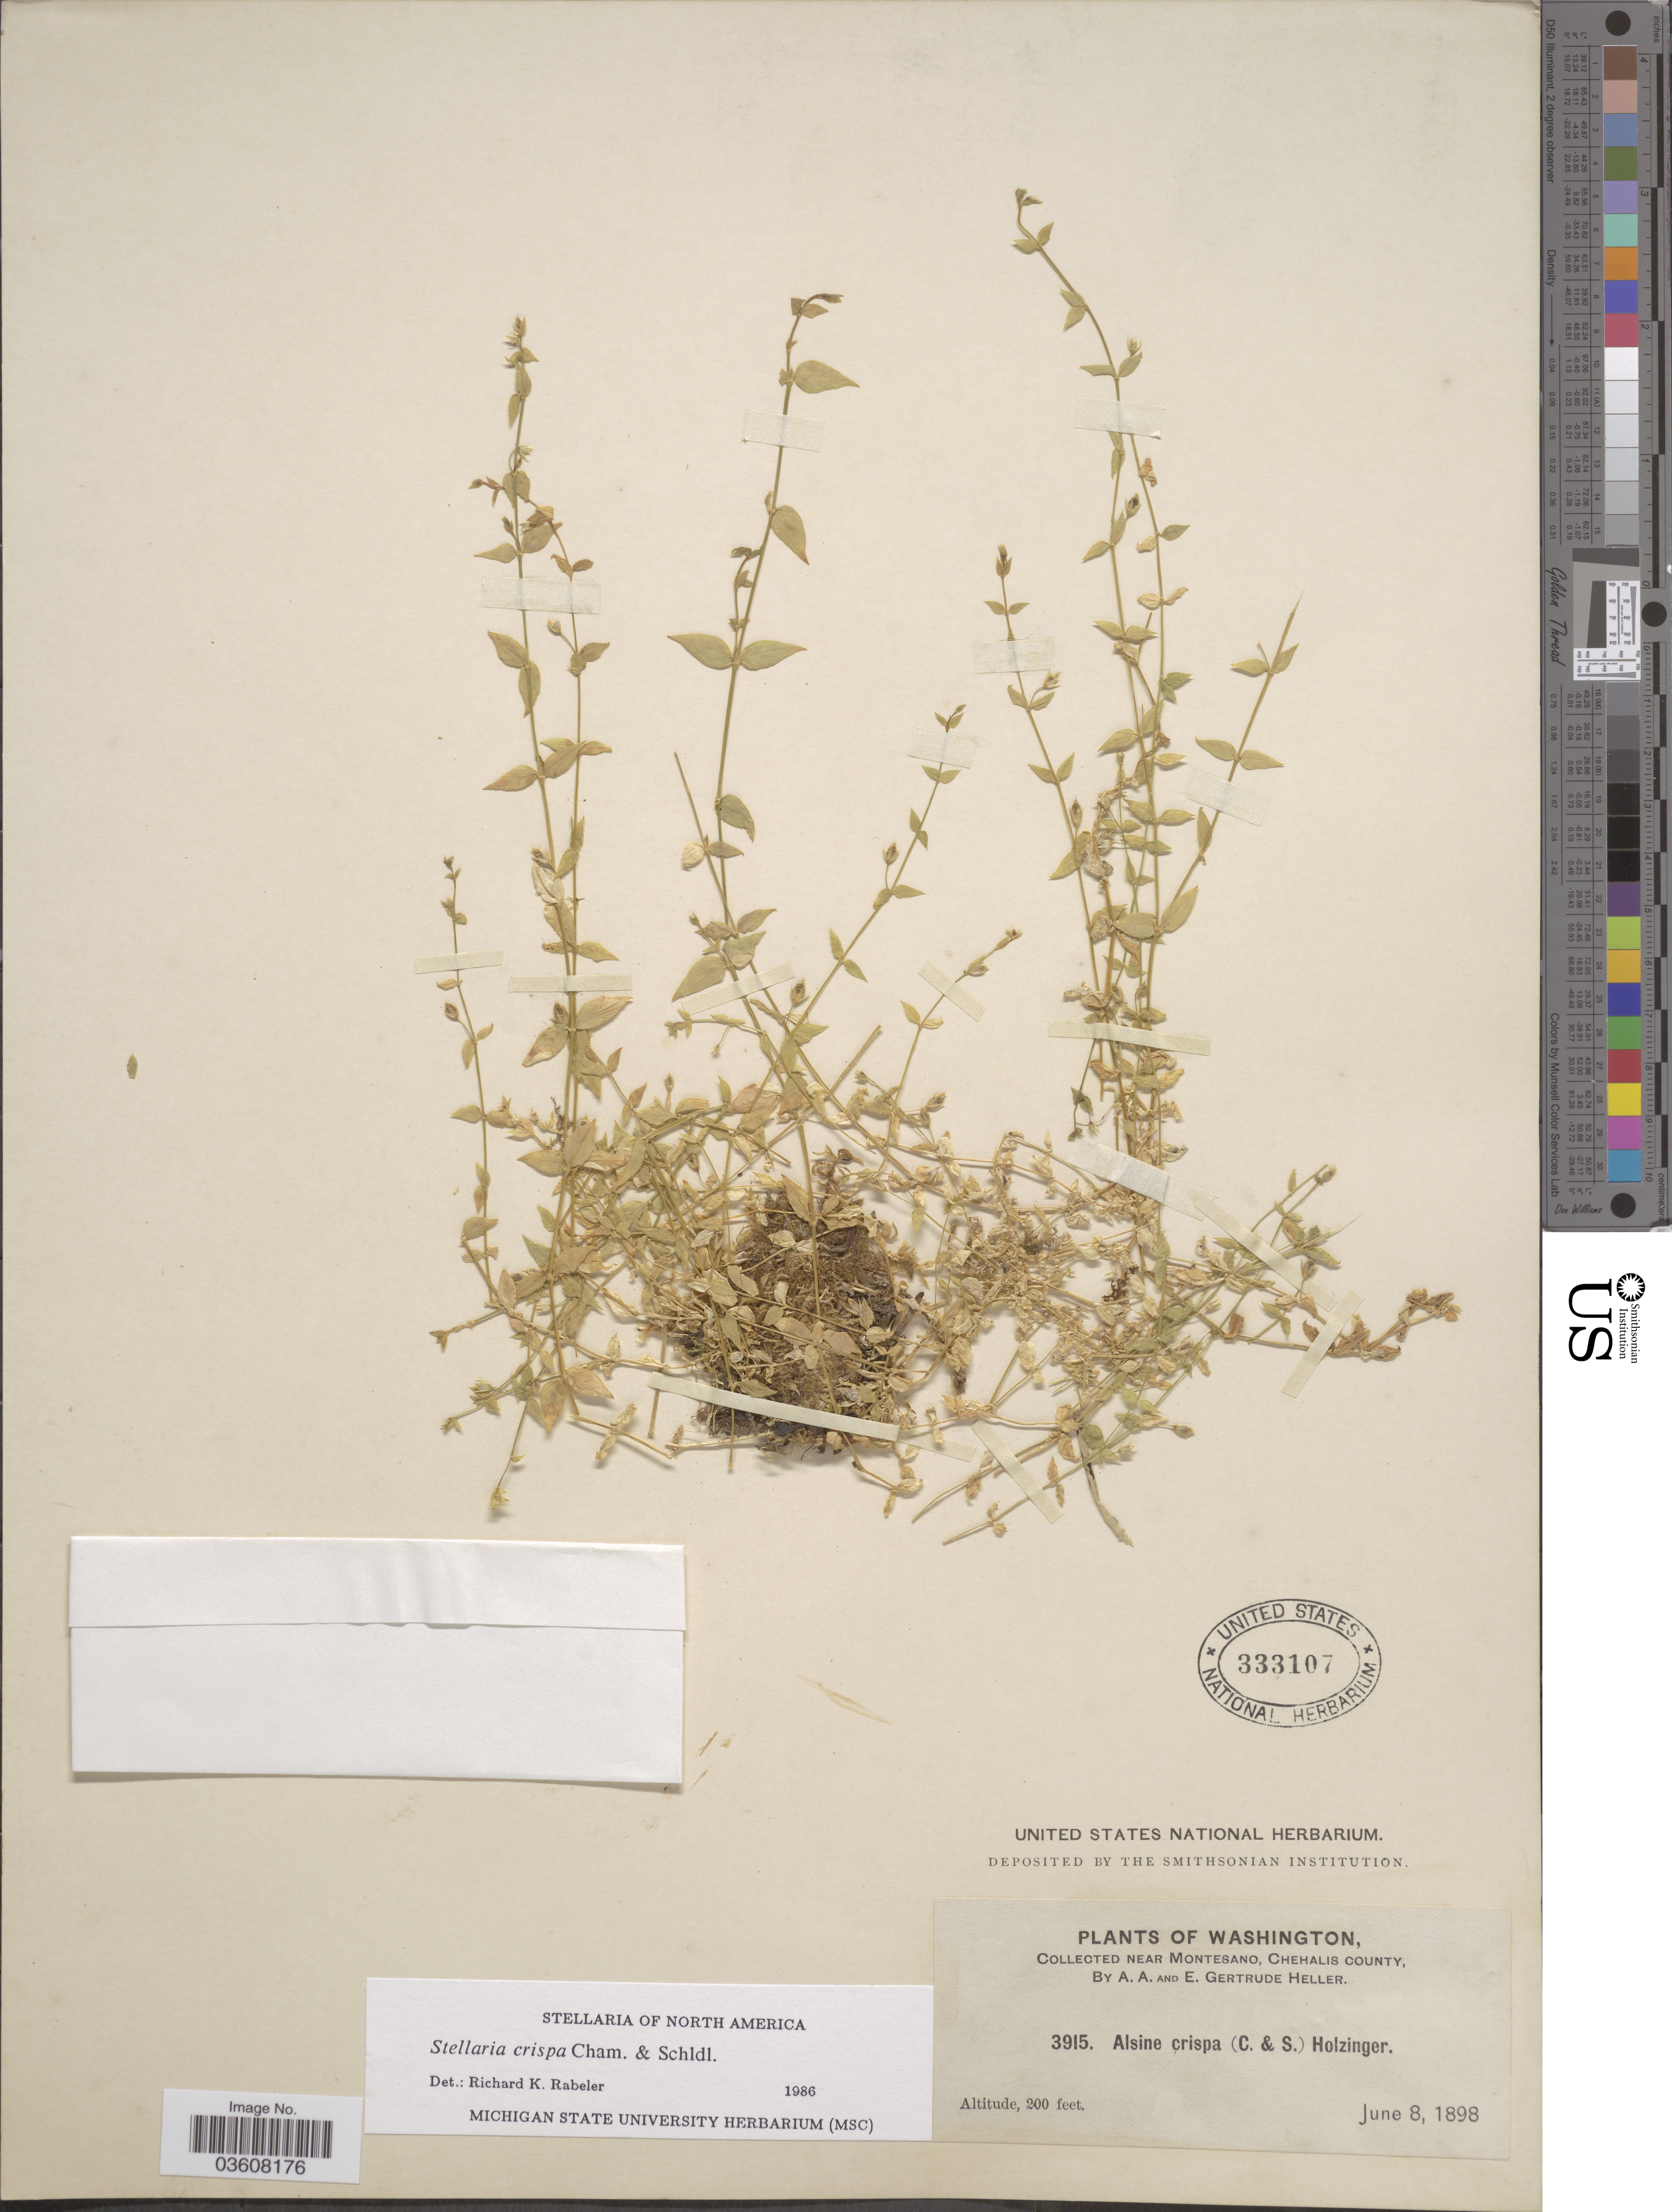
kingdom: Plantae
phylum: Tracheophyta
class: Magnoliopsida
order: Caryophyllales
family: Caryophyllaceae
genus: Stellaria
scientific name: Stellaria crispa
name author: Cham. & Schltdl.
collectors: A. A. Heller & E. Gertrude Heller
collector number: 3915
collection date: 1898-06-08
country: United States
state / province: Washington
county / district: Grays Harbor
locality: Near Montesano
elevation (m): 61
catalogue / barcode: US 333107